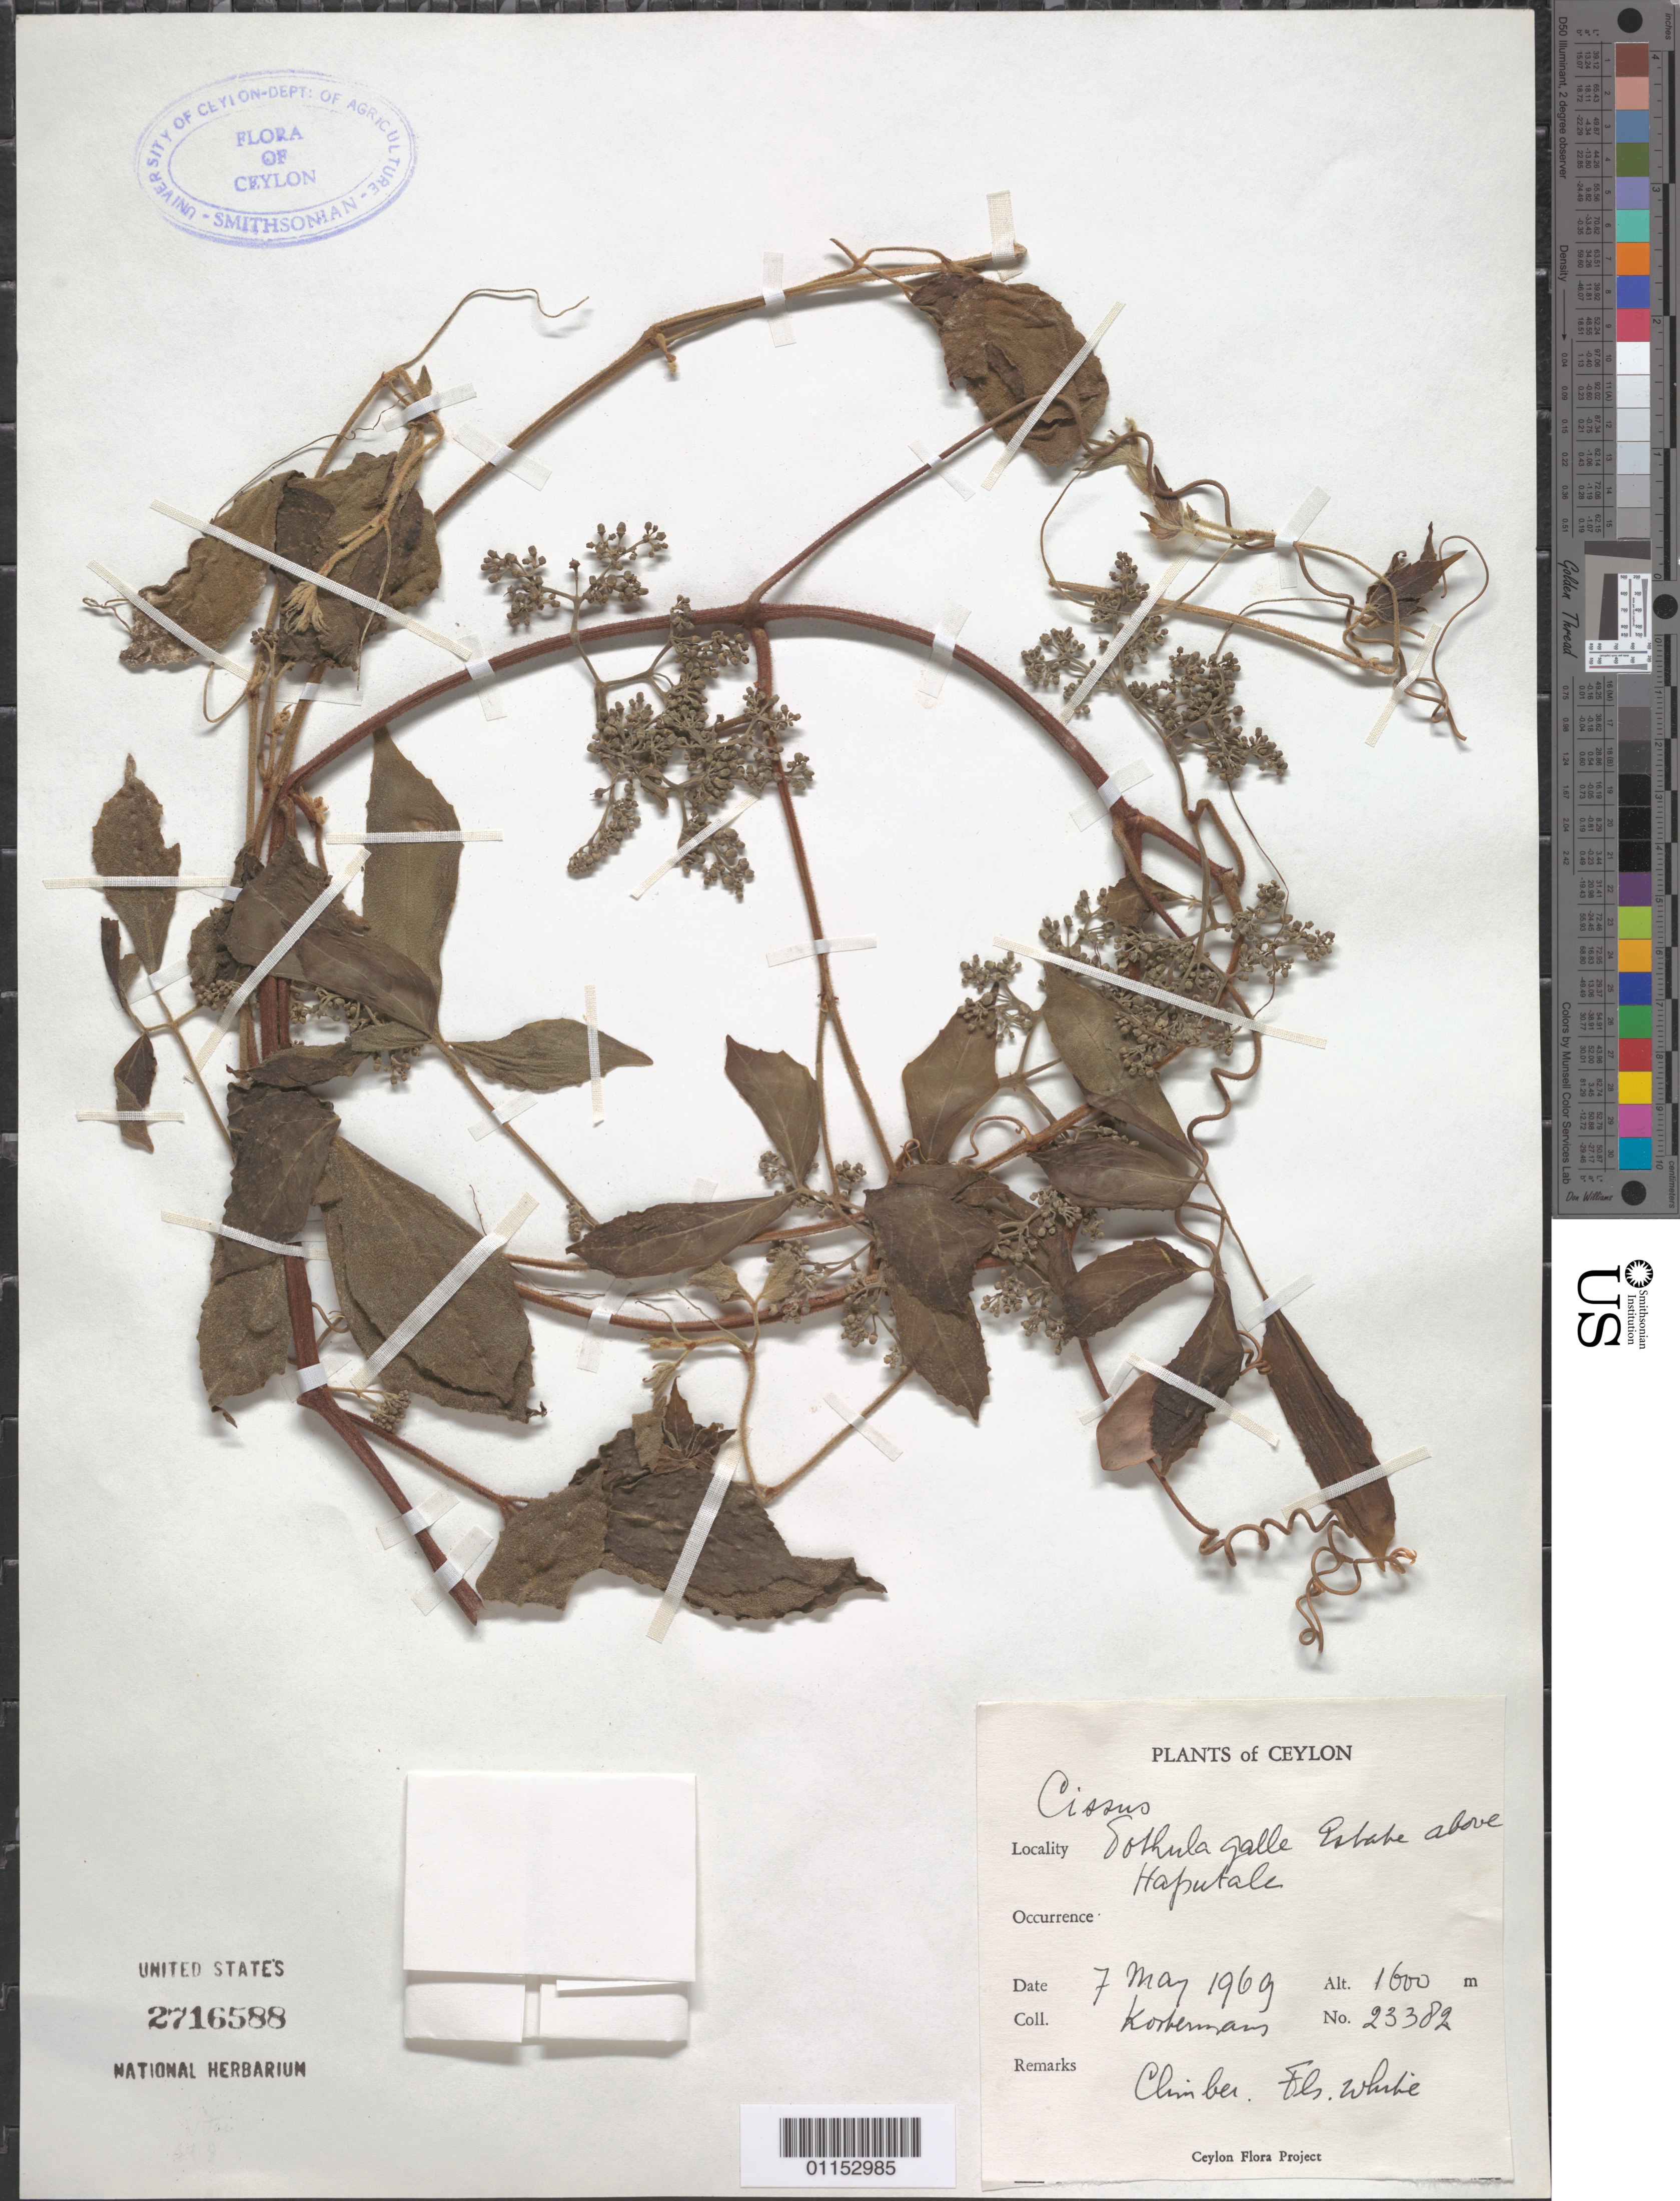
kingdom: Plantae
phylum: Tracheophyta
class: Magnoliopsida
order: Vitales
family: Vitaceae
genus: Cissus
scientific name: Cissus sp.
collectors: A. J. G. Kostermans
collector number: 23382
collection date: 1969-05-07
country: Sri Lanka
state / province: Uva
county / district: Badulla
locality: Haputale.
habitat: Climber.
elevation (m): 1600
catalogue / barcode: US 2716588